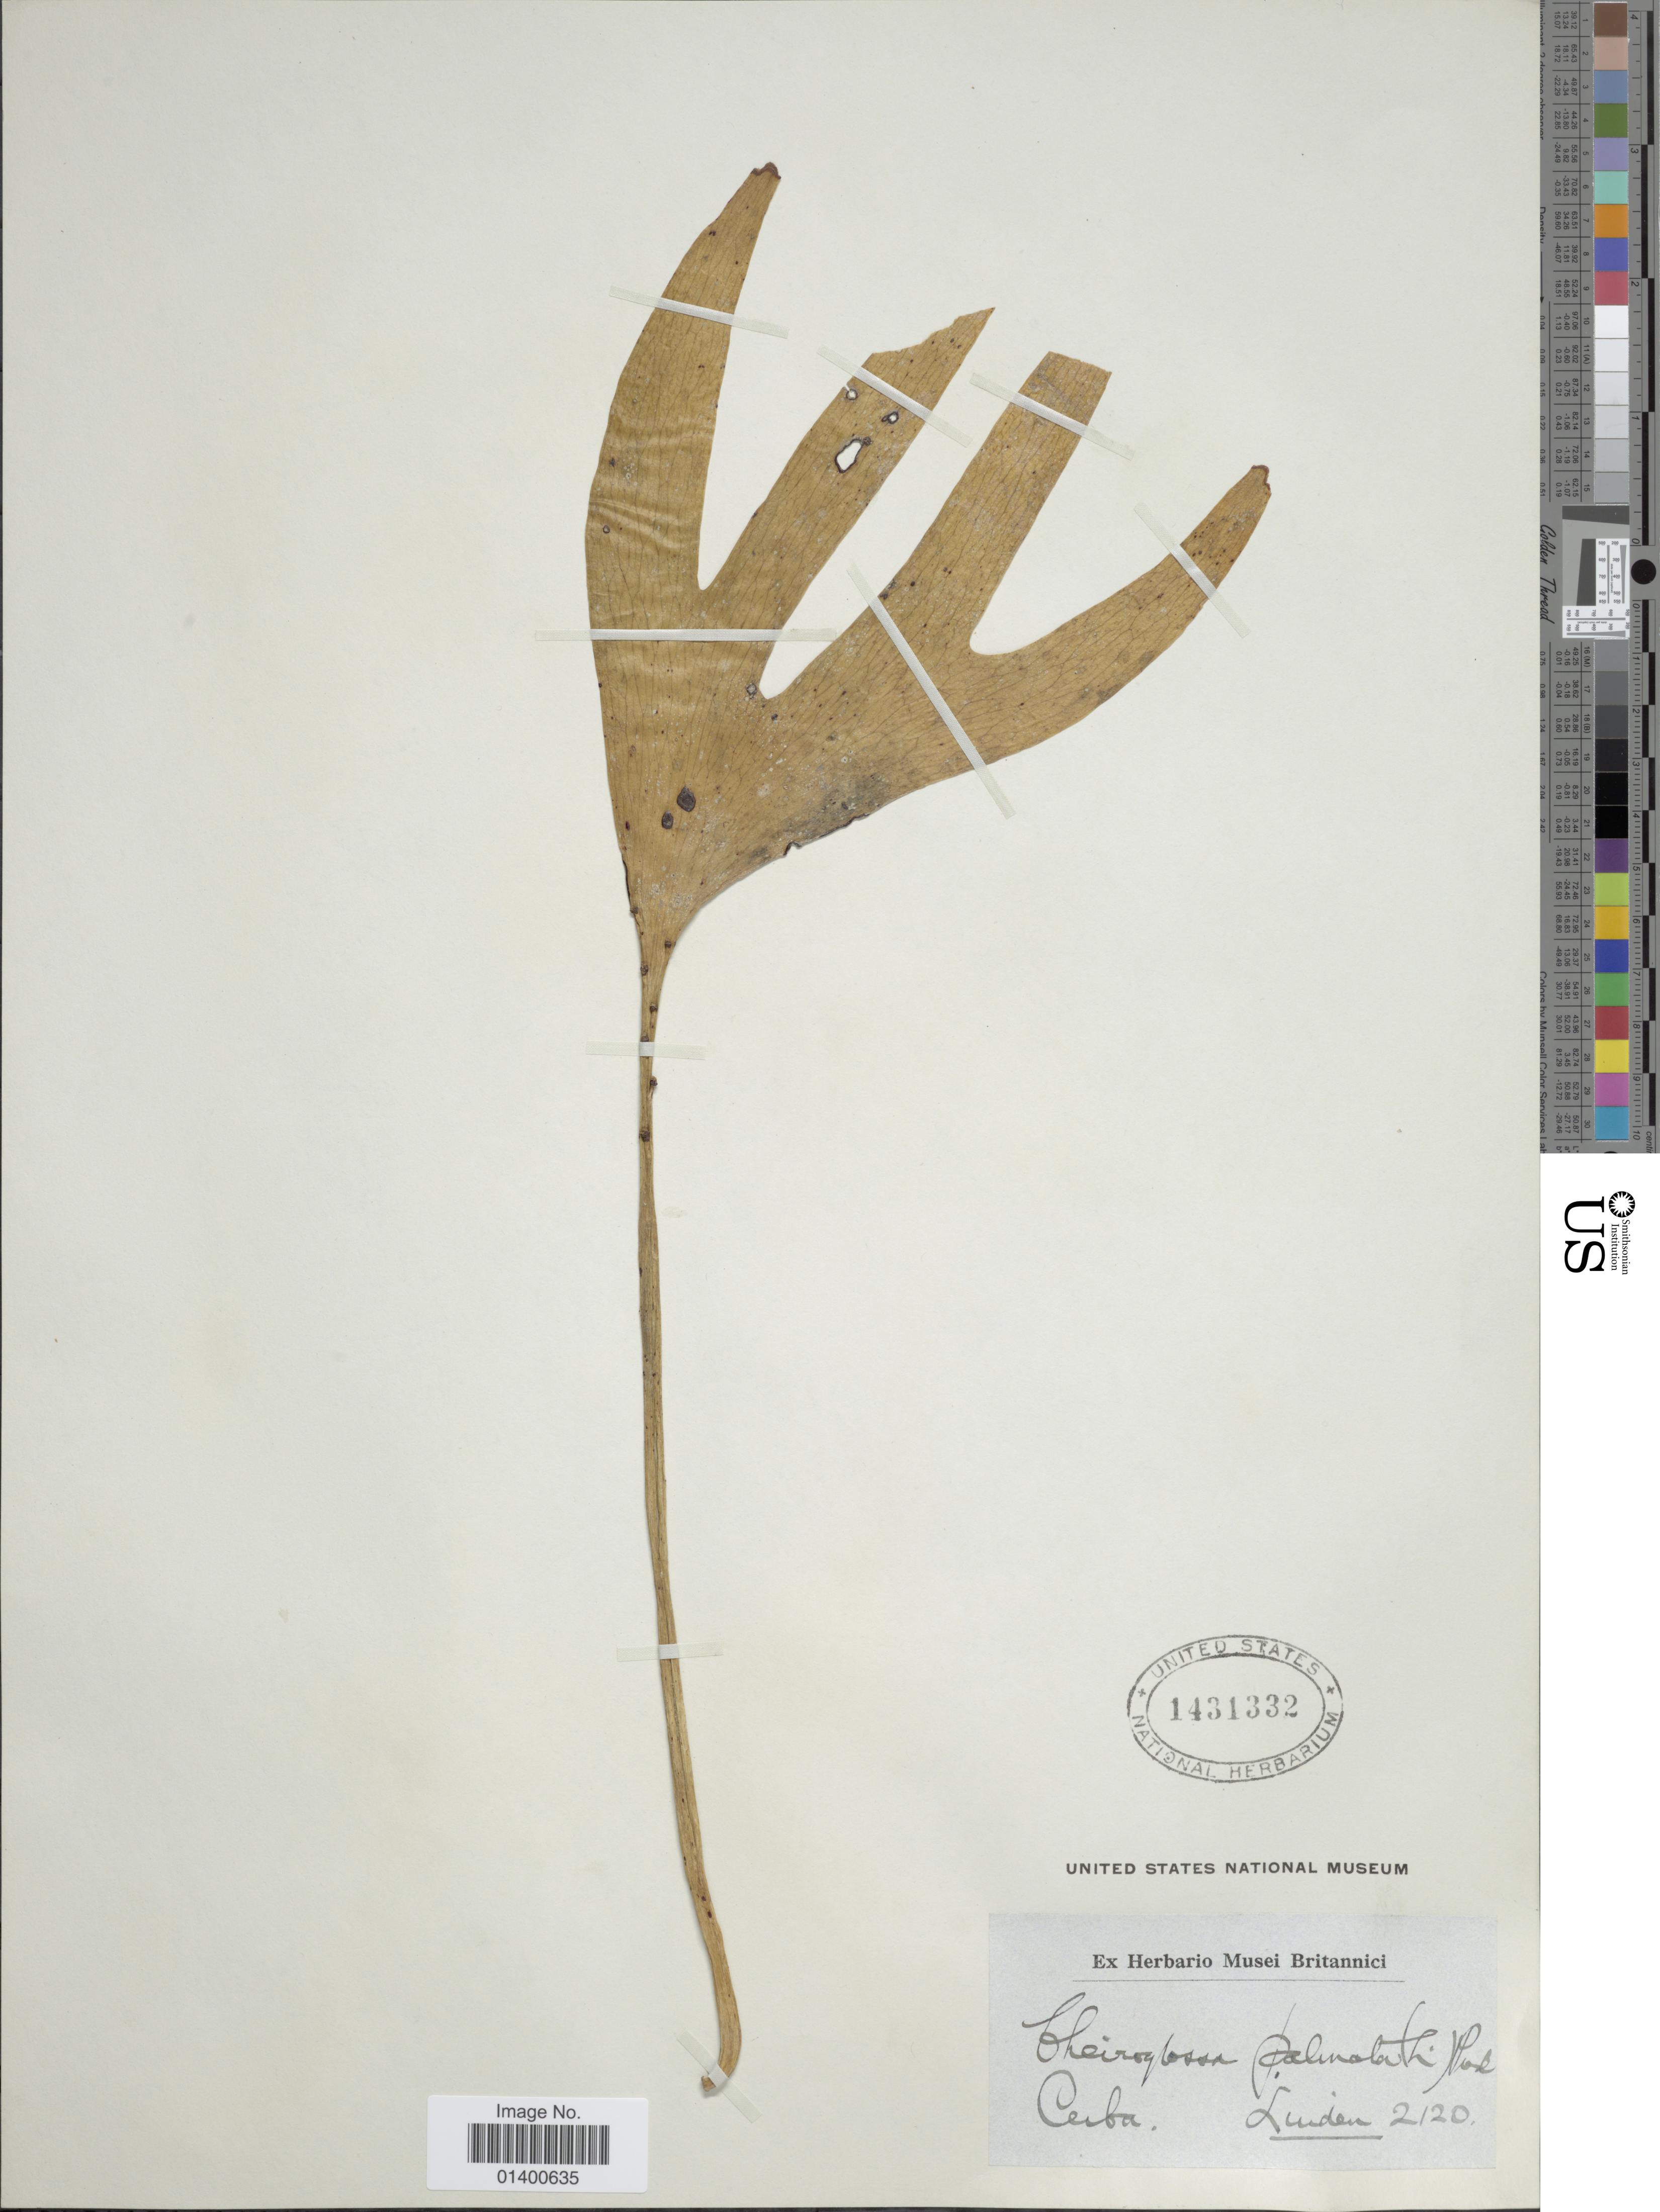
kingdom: Plantae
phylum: Tracheophyta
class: Polypodiopsida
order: Ophioglossales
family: Ophioglossaceae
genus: Cheiroglossa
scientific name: Cheiroglossa palmata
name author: (L.) C. Presl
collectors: -- Linden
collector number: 2120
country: Cuba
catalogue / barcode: US 1431332